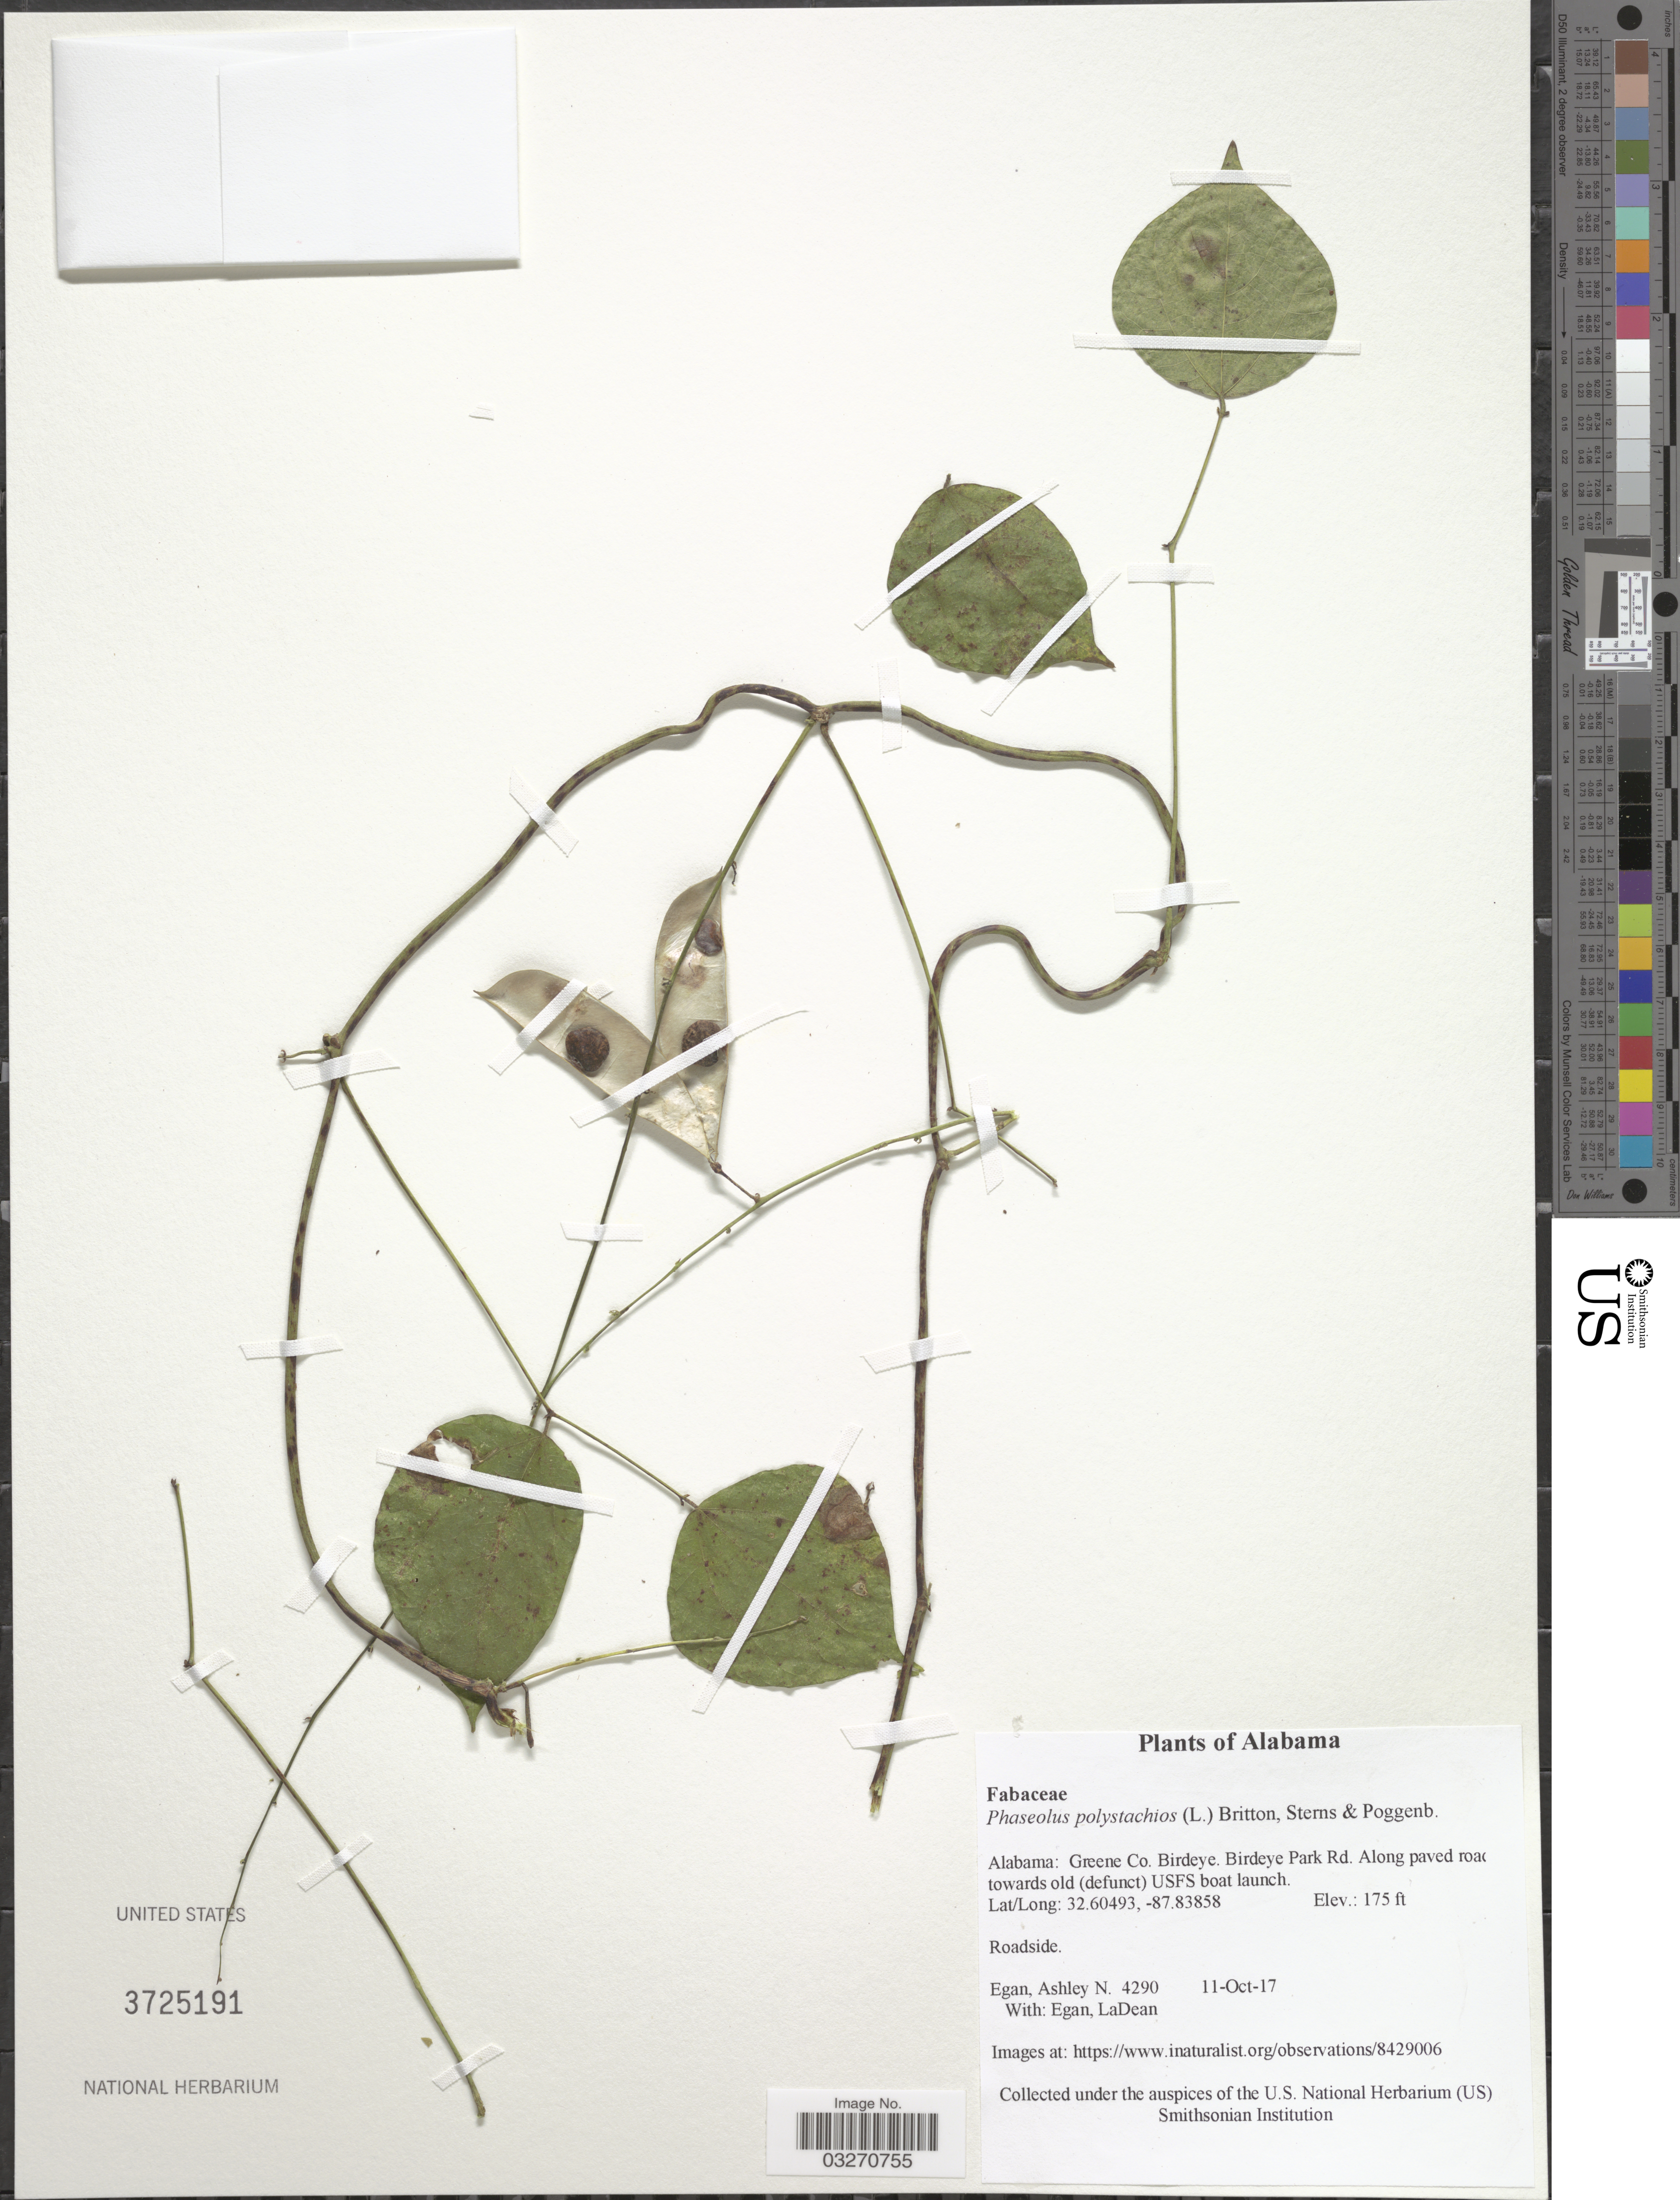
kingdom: Plantae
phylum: Tracheophyta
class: Magnoliopsida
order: Fabales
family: Fabaceae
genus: Phaseolus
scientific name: Phaseolus polystachios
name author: (L.) Britton, Stearns & Poggenb.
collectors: A. N. Egan & L. Egan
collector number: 4290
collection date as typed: Transcribed d/m/y: 11/10/17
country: United States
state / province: Alabama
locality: Greene Co. Birdeye. Birdeye Park Rd. Along paved road towards old (defunct) USFS boat launch.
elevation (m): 53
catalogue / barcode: US 3725191